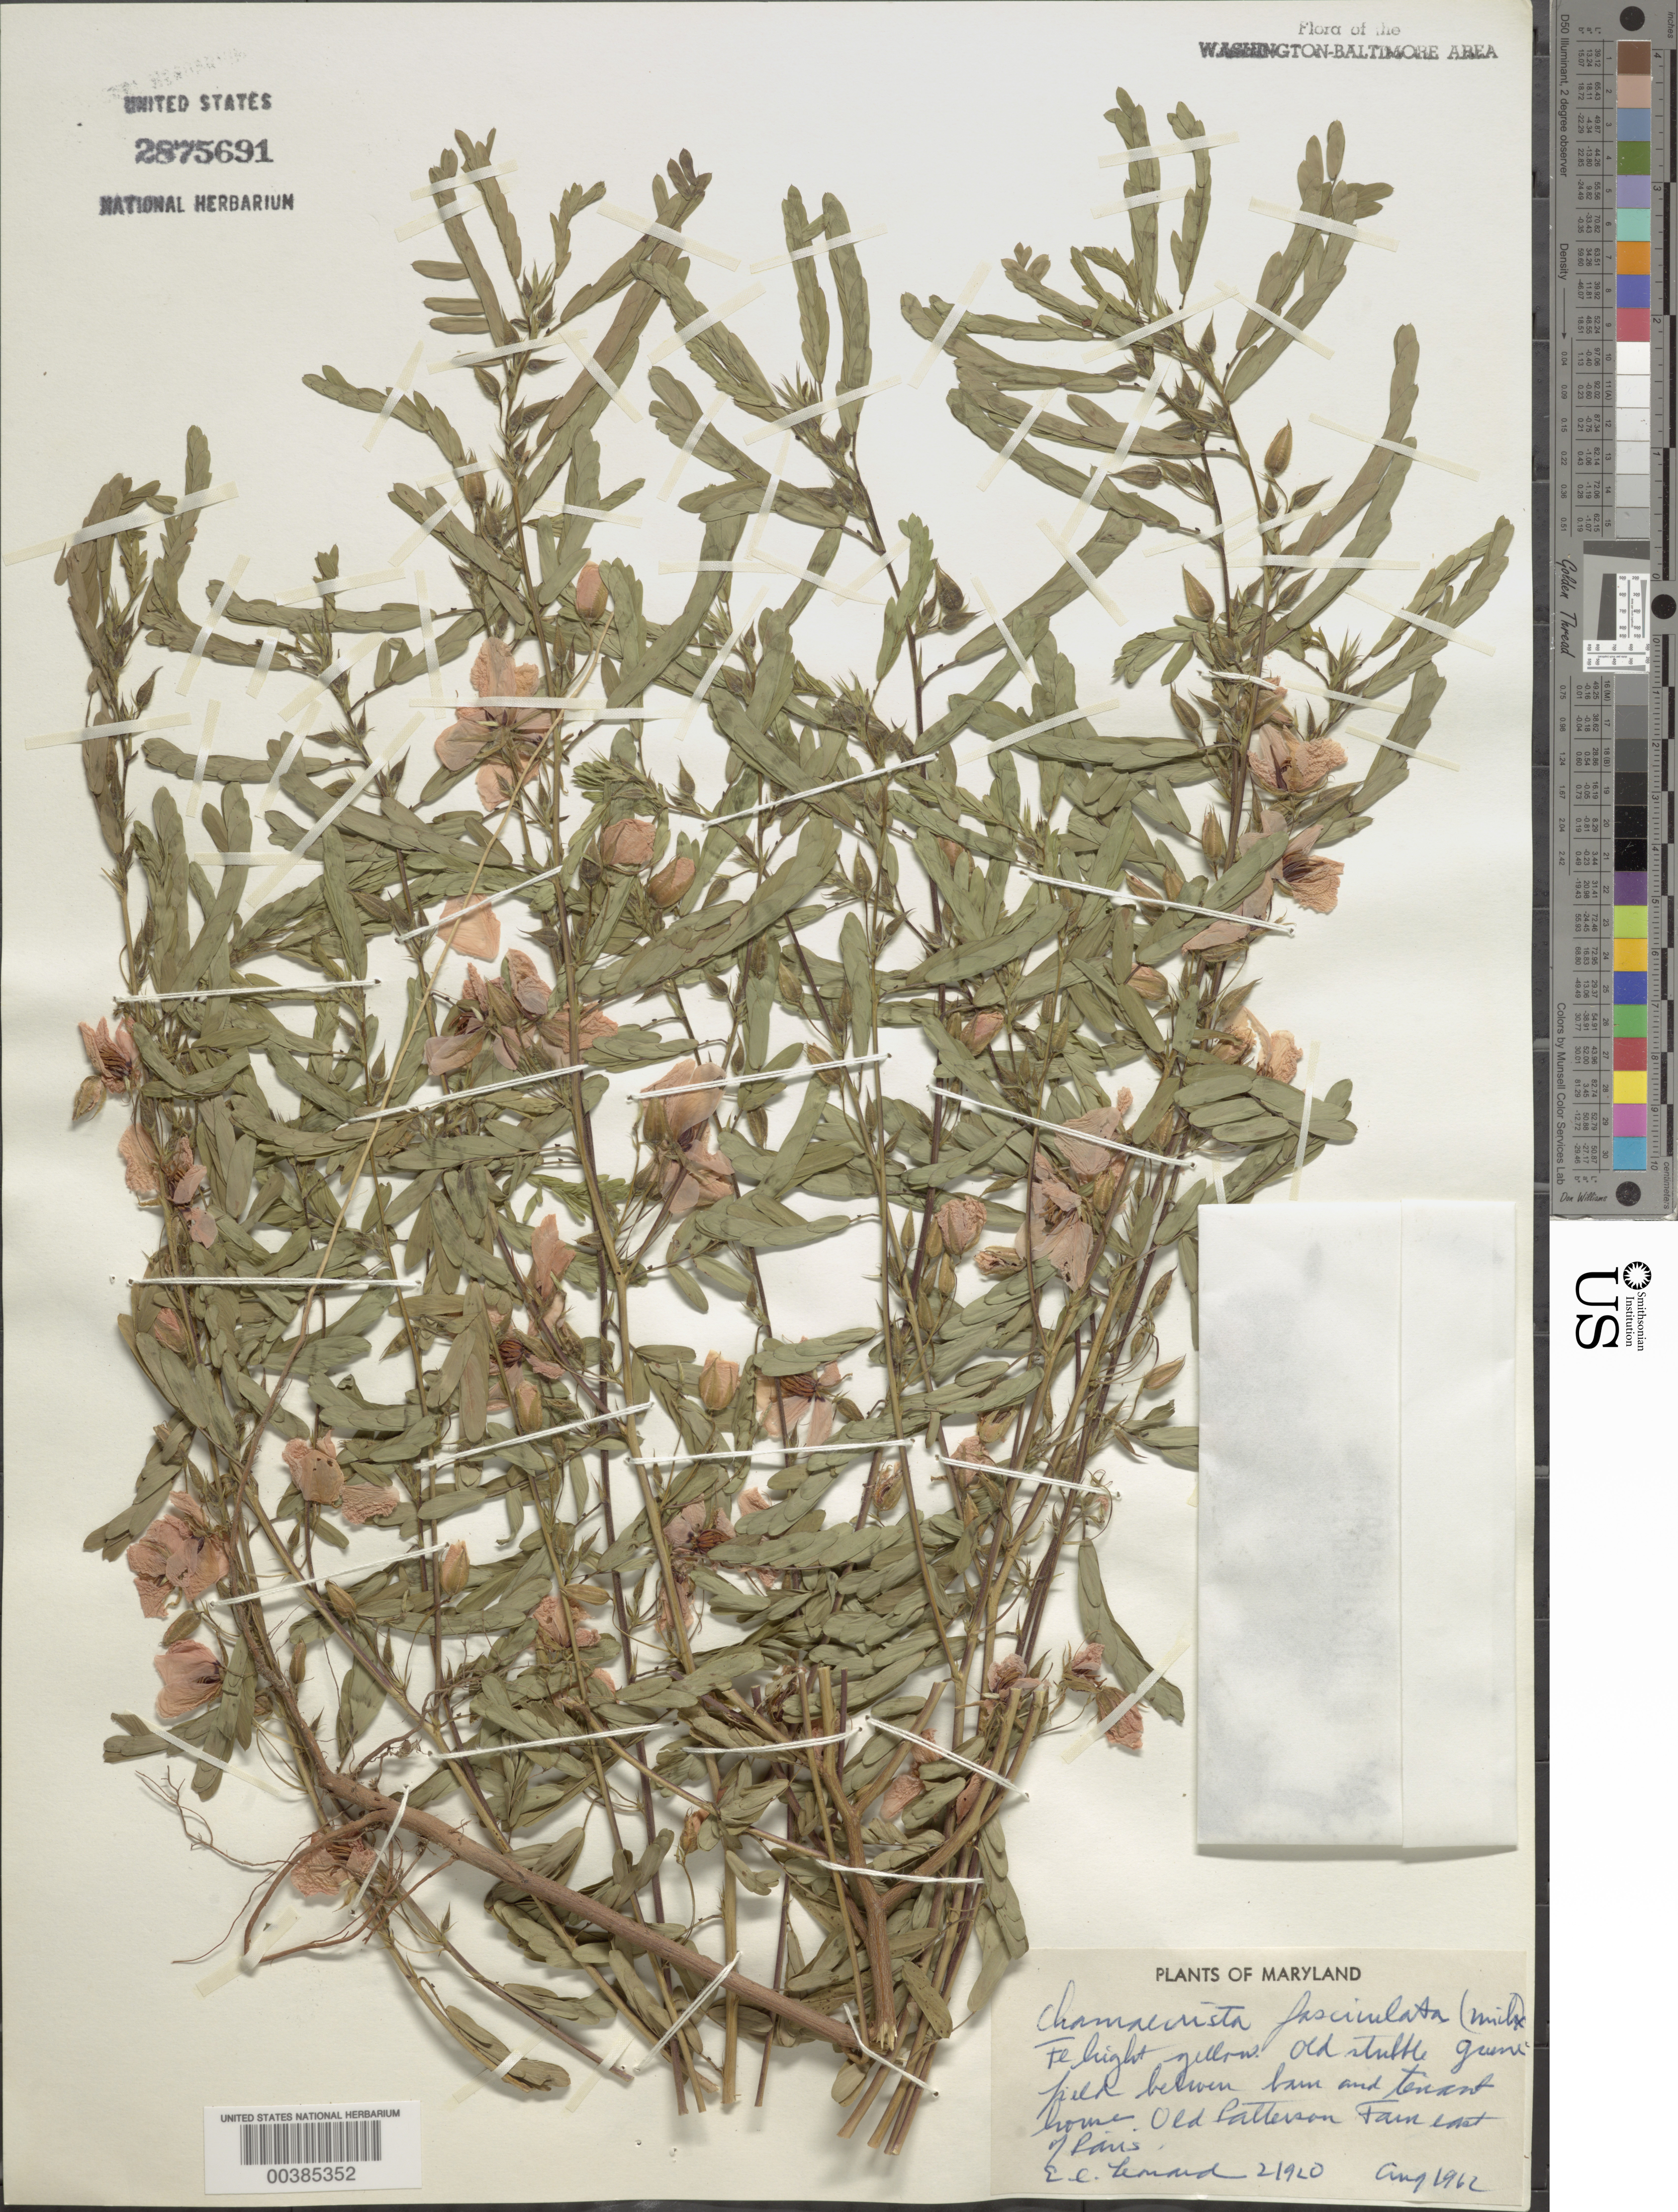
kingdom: Plantae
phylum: Tracheophyta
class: Magnoliopsida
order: Fabales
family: Fabaceae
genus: Chamaecrista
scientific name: Chamaecrista fasciculata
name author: (Michx.) Greene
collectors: E. C. Leonard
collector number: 21920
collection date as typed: Aug 1962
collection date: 1962-08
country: United States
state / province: Maryland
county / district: Calvert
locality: Old Patterson Farm, east of Paris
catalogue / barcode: US 2875691